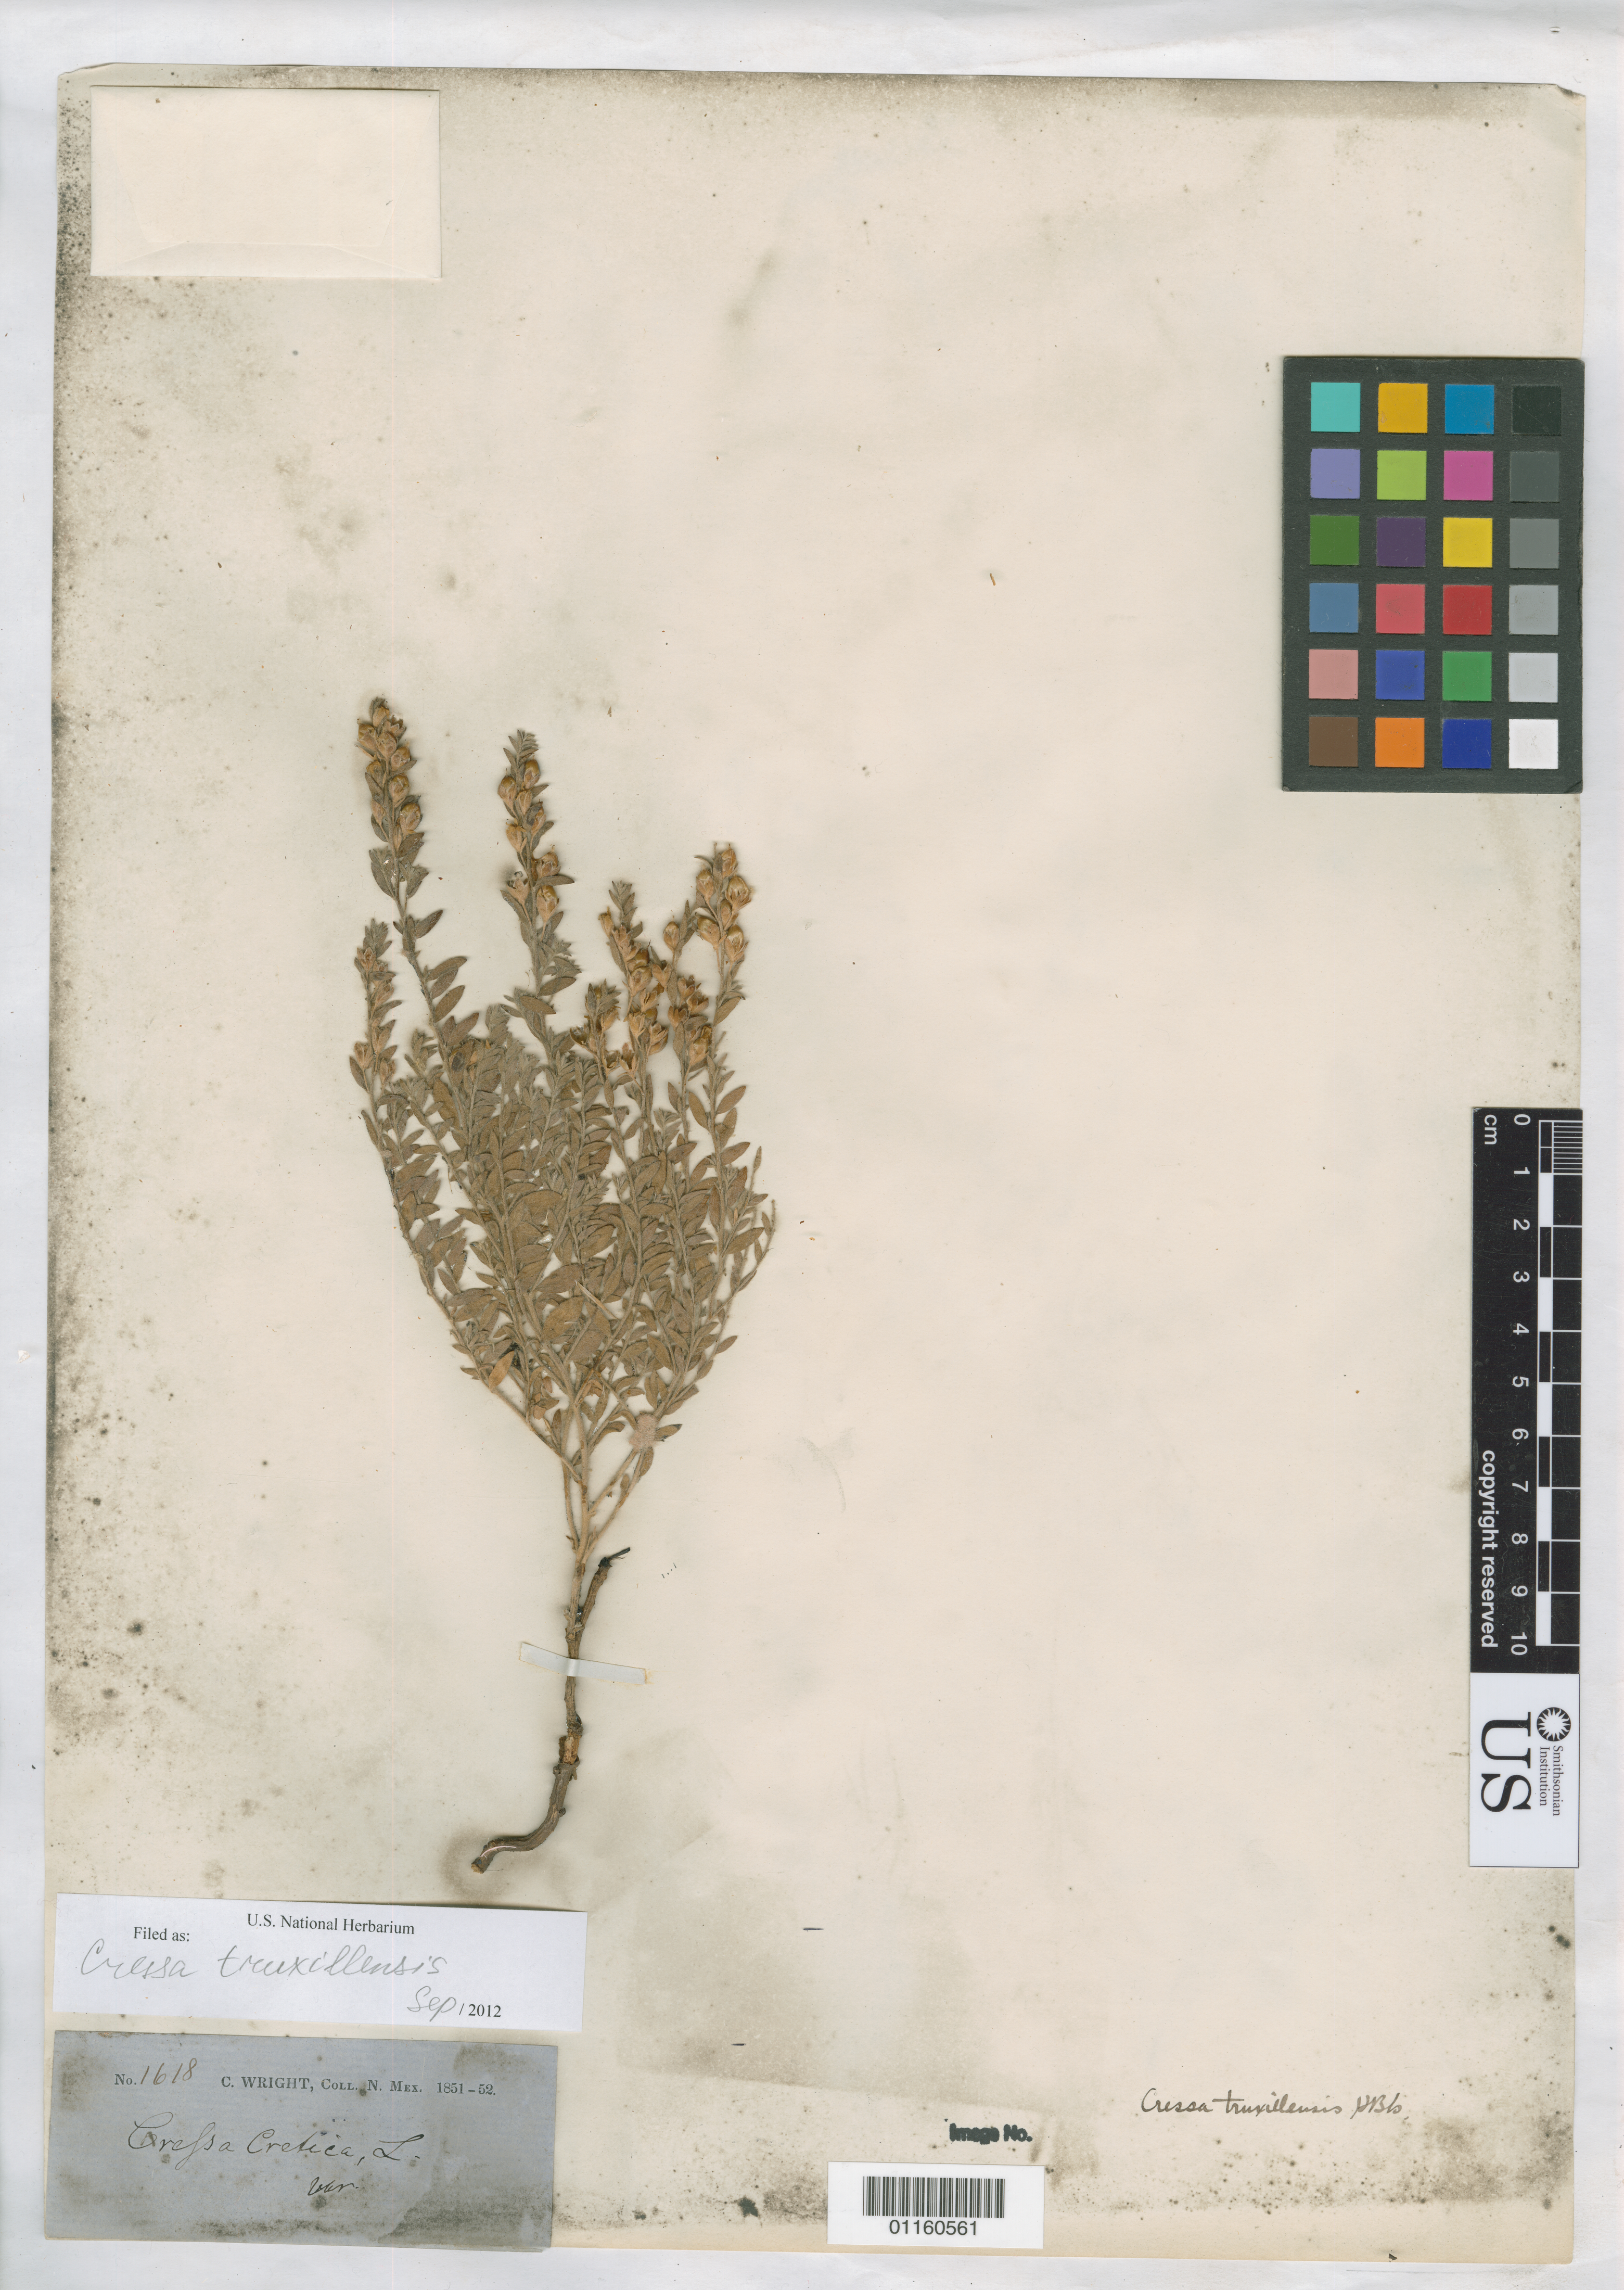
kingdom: Plantae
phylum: Tracheophyta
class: Magnoliopsida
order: Solanales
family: Convolvulaceae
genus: Cressa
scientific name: Cressa truxillensis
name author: Kunth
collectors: C. Wright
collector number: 1618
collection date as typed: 1851 to -- --- 1852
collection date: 1851/1852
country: United States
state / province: New Mexico